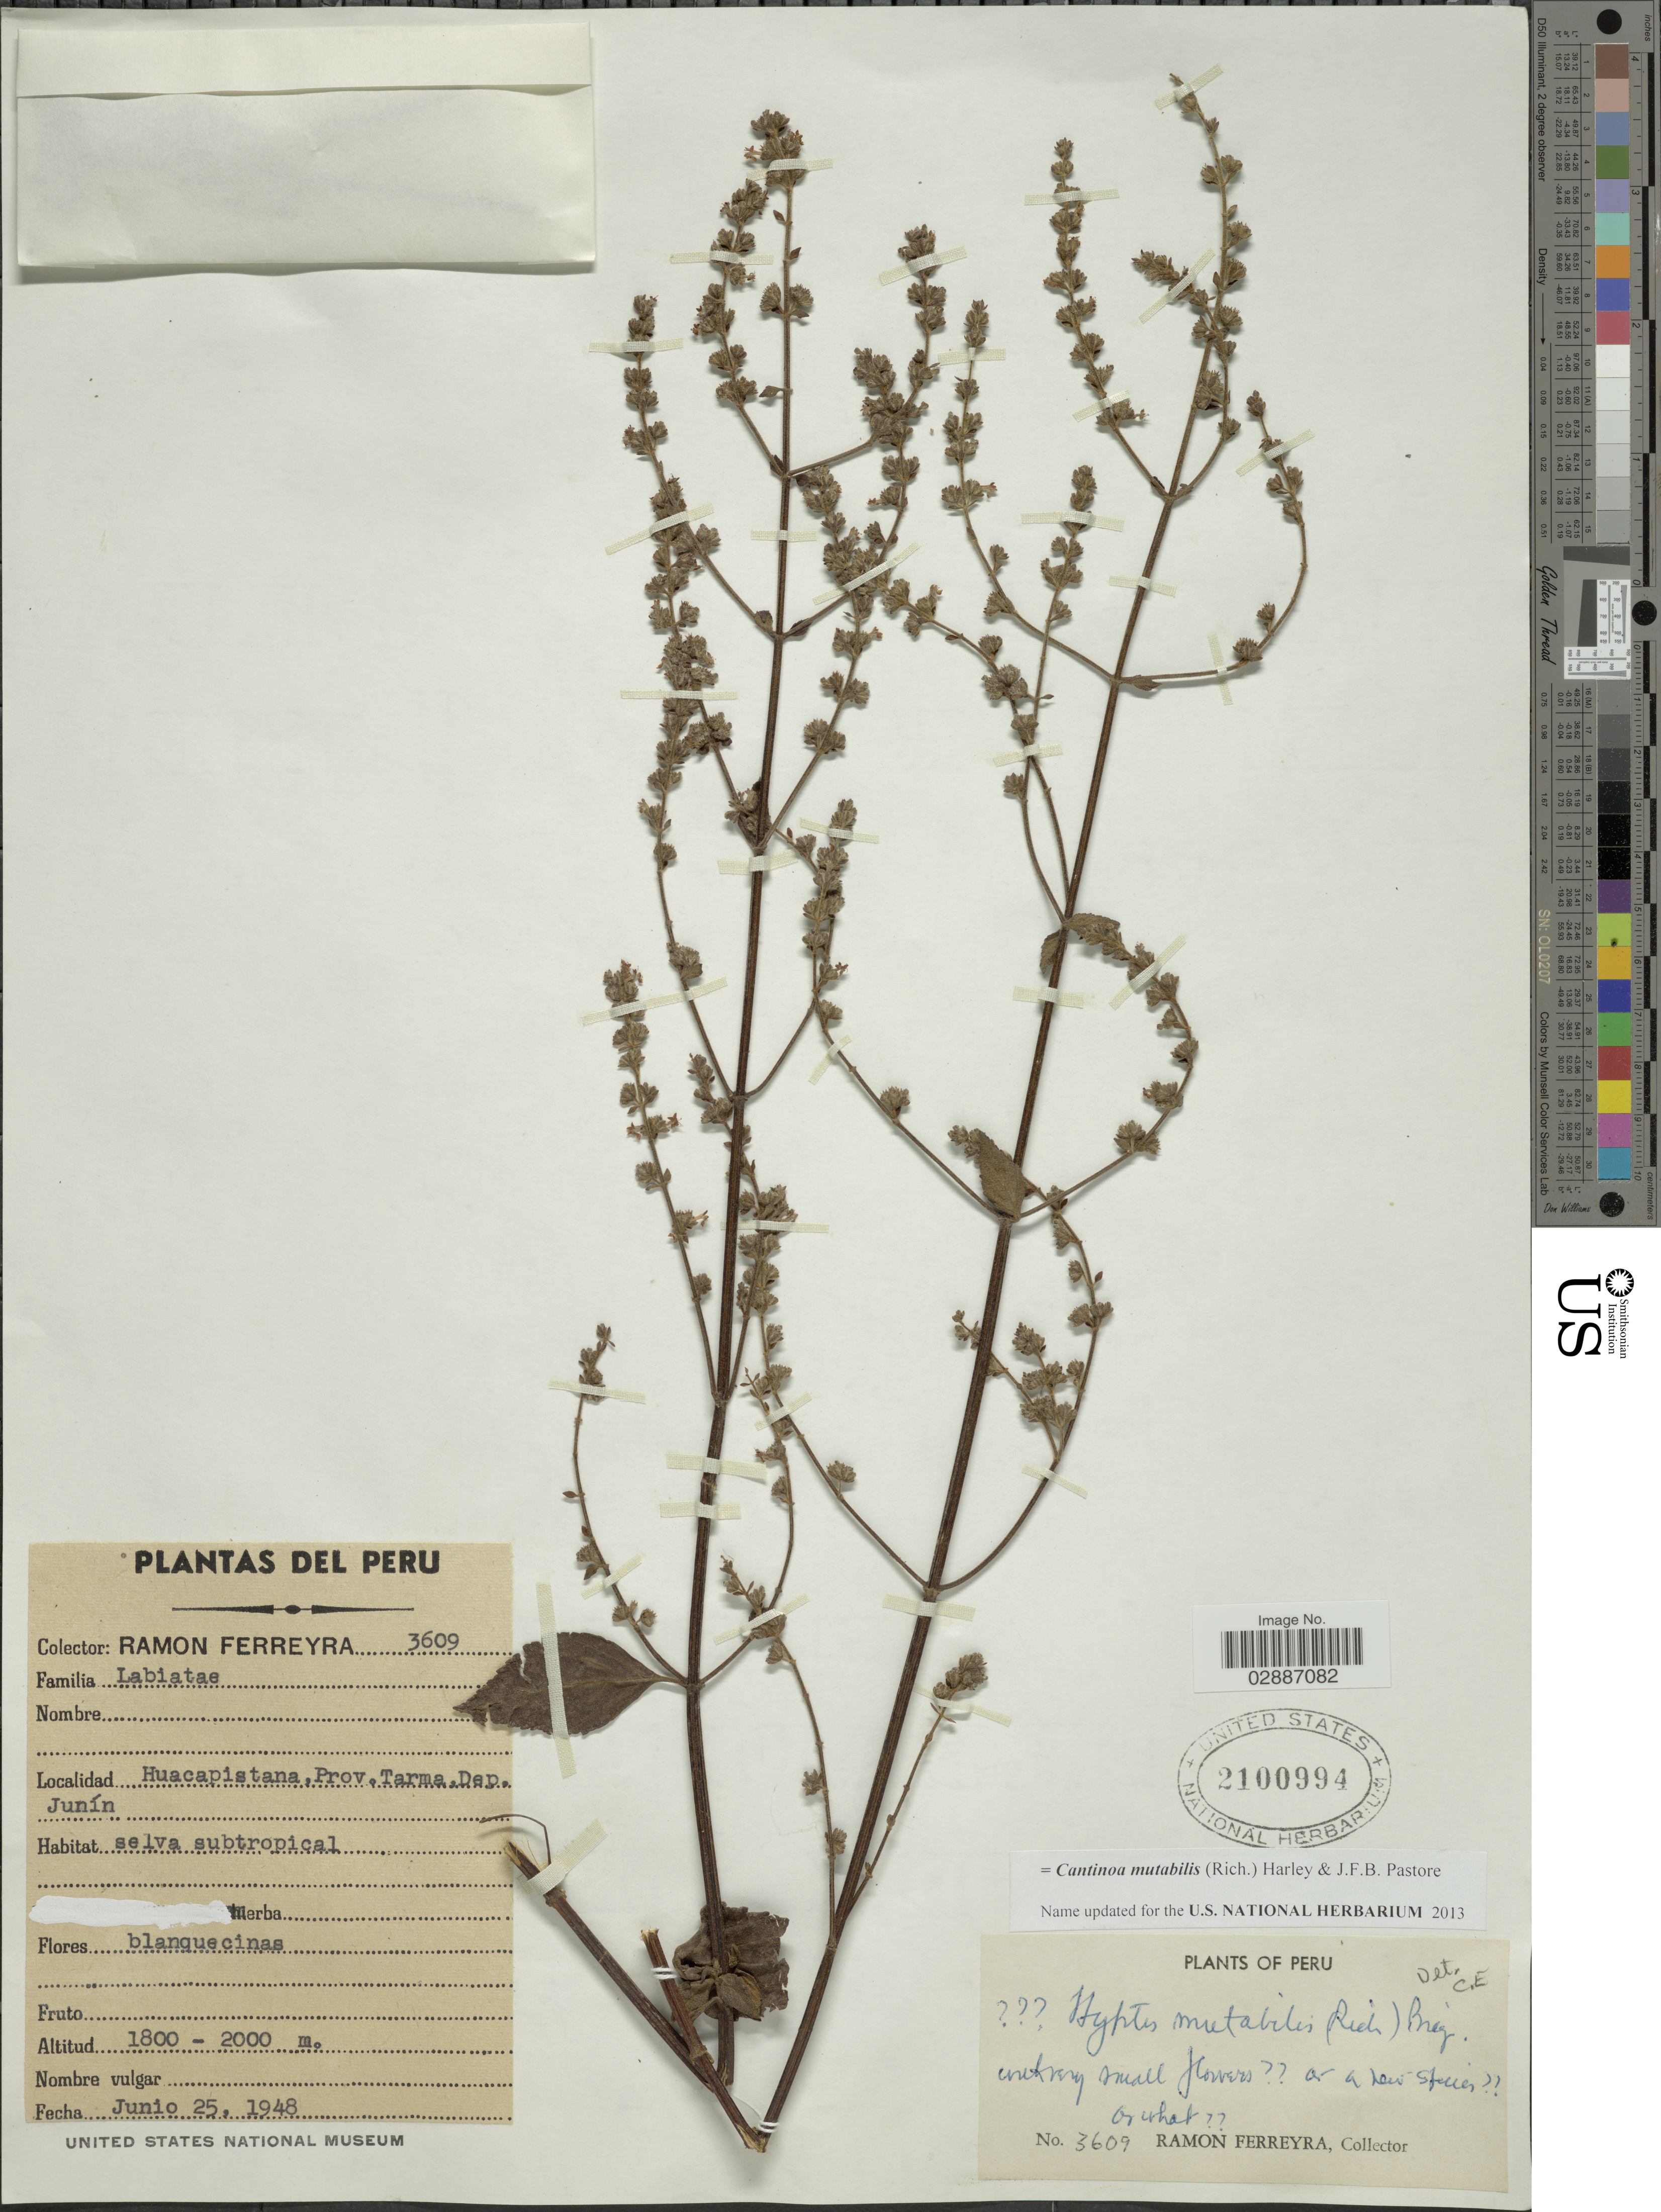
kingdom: Plantae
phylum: Tracheophyta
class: Magnoliopsida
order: Lamiales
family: Lamiaceae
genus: Cantinoa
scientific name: Cantinoa mutabilis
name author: (Epling) Harley & J.F.B. Pastore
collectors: R. A. Ferreyra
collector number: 3609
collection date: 1948-06-25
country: Peru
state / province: Junín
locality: Huacapistana, Prov. Tarma. Dep. Junín.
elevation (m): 1800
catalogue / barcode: US 2100994